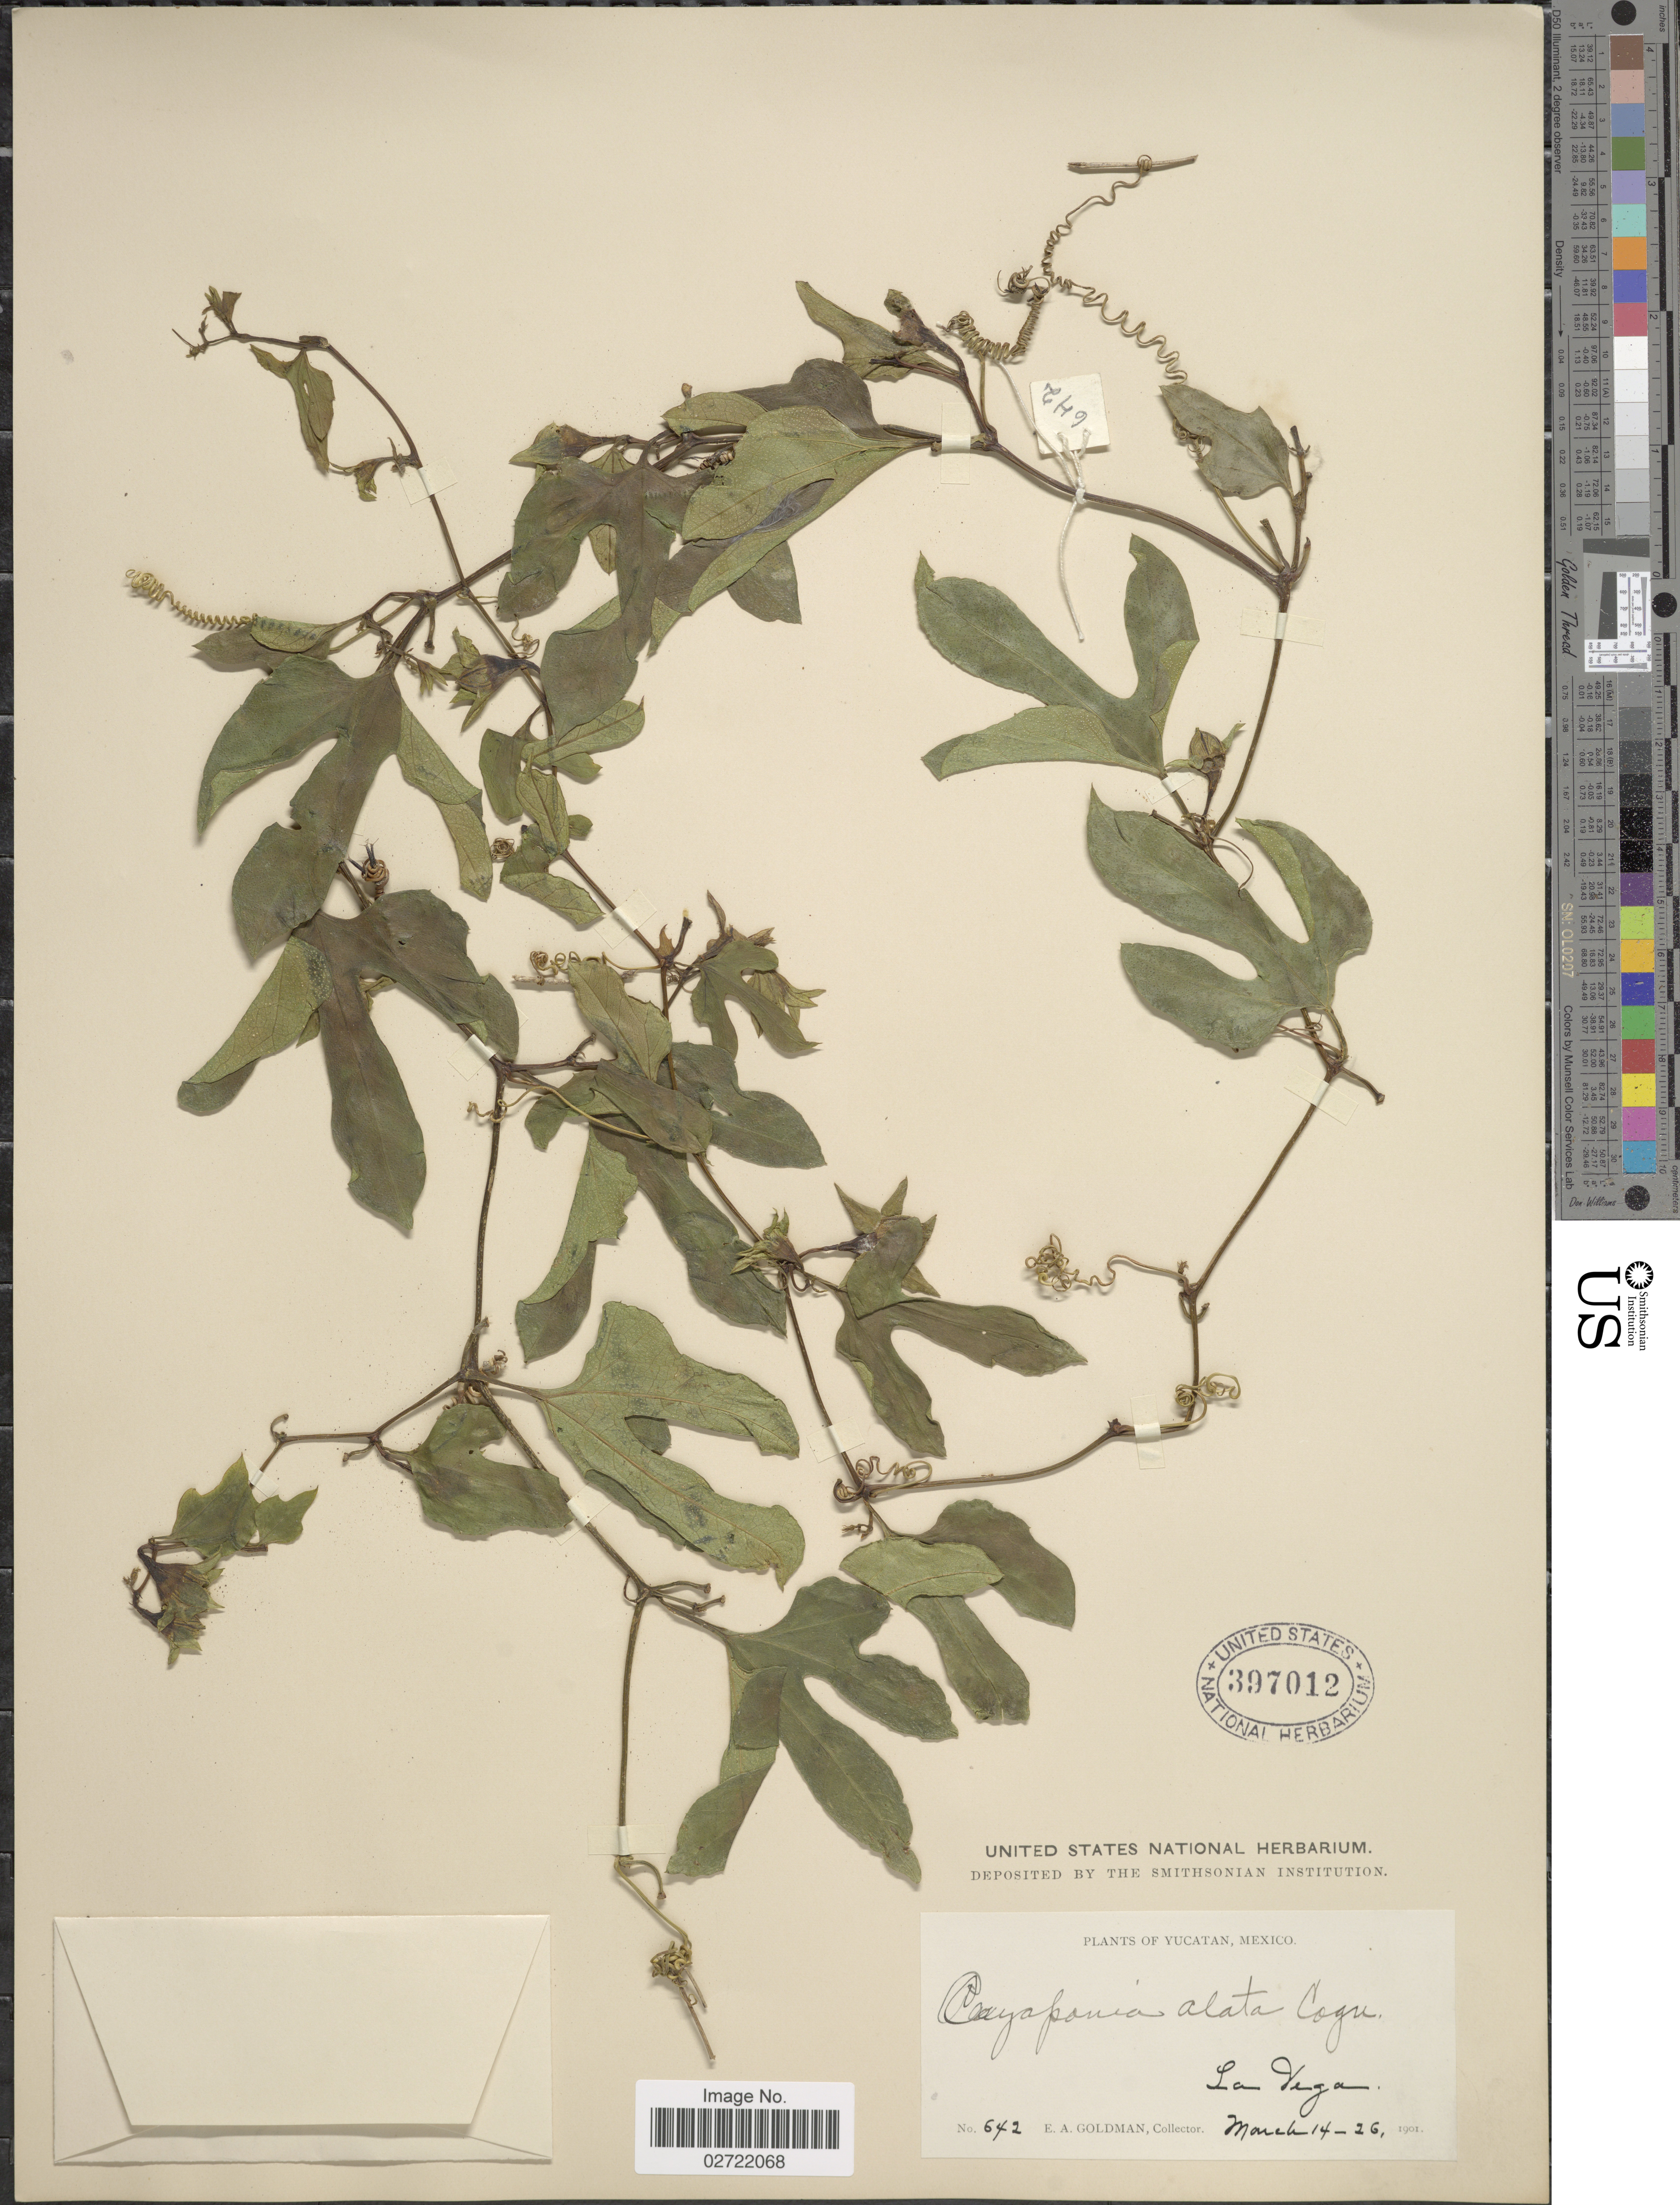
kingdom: Plantae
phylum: Tracheophyta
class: Magnoliopsida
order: Cucurbitales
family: Cucurbitaceae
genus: Cayaponia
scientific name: Cayaponia alata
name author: Cogn.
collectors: E. A. Goldman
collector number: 642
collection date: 1901-03-14/1901-03-26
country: Mexico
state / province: Yucatán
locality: La Vega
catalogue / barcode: US 397012